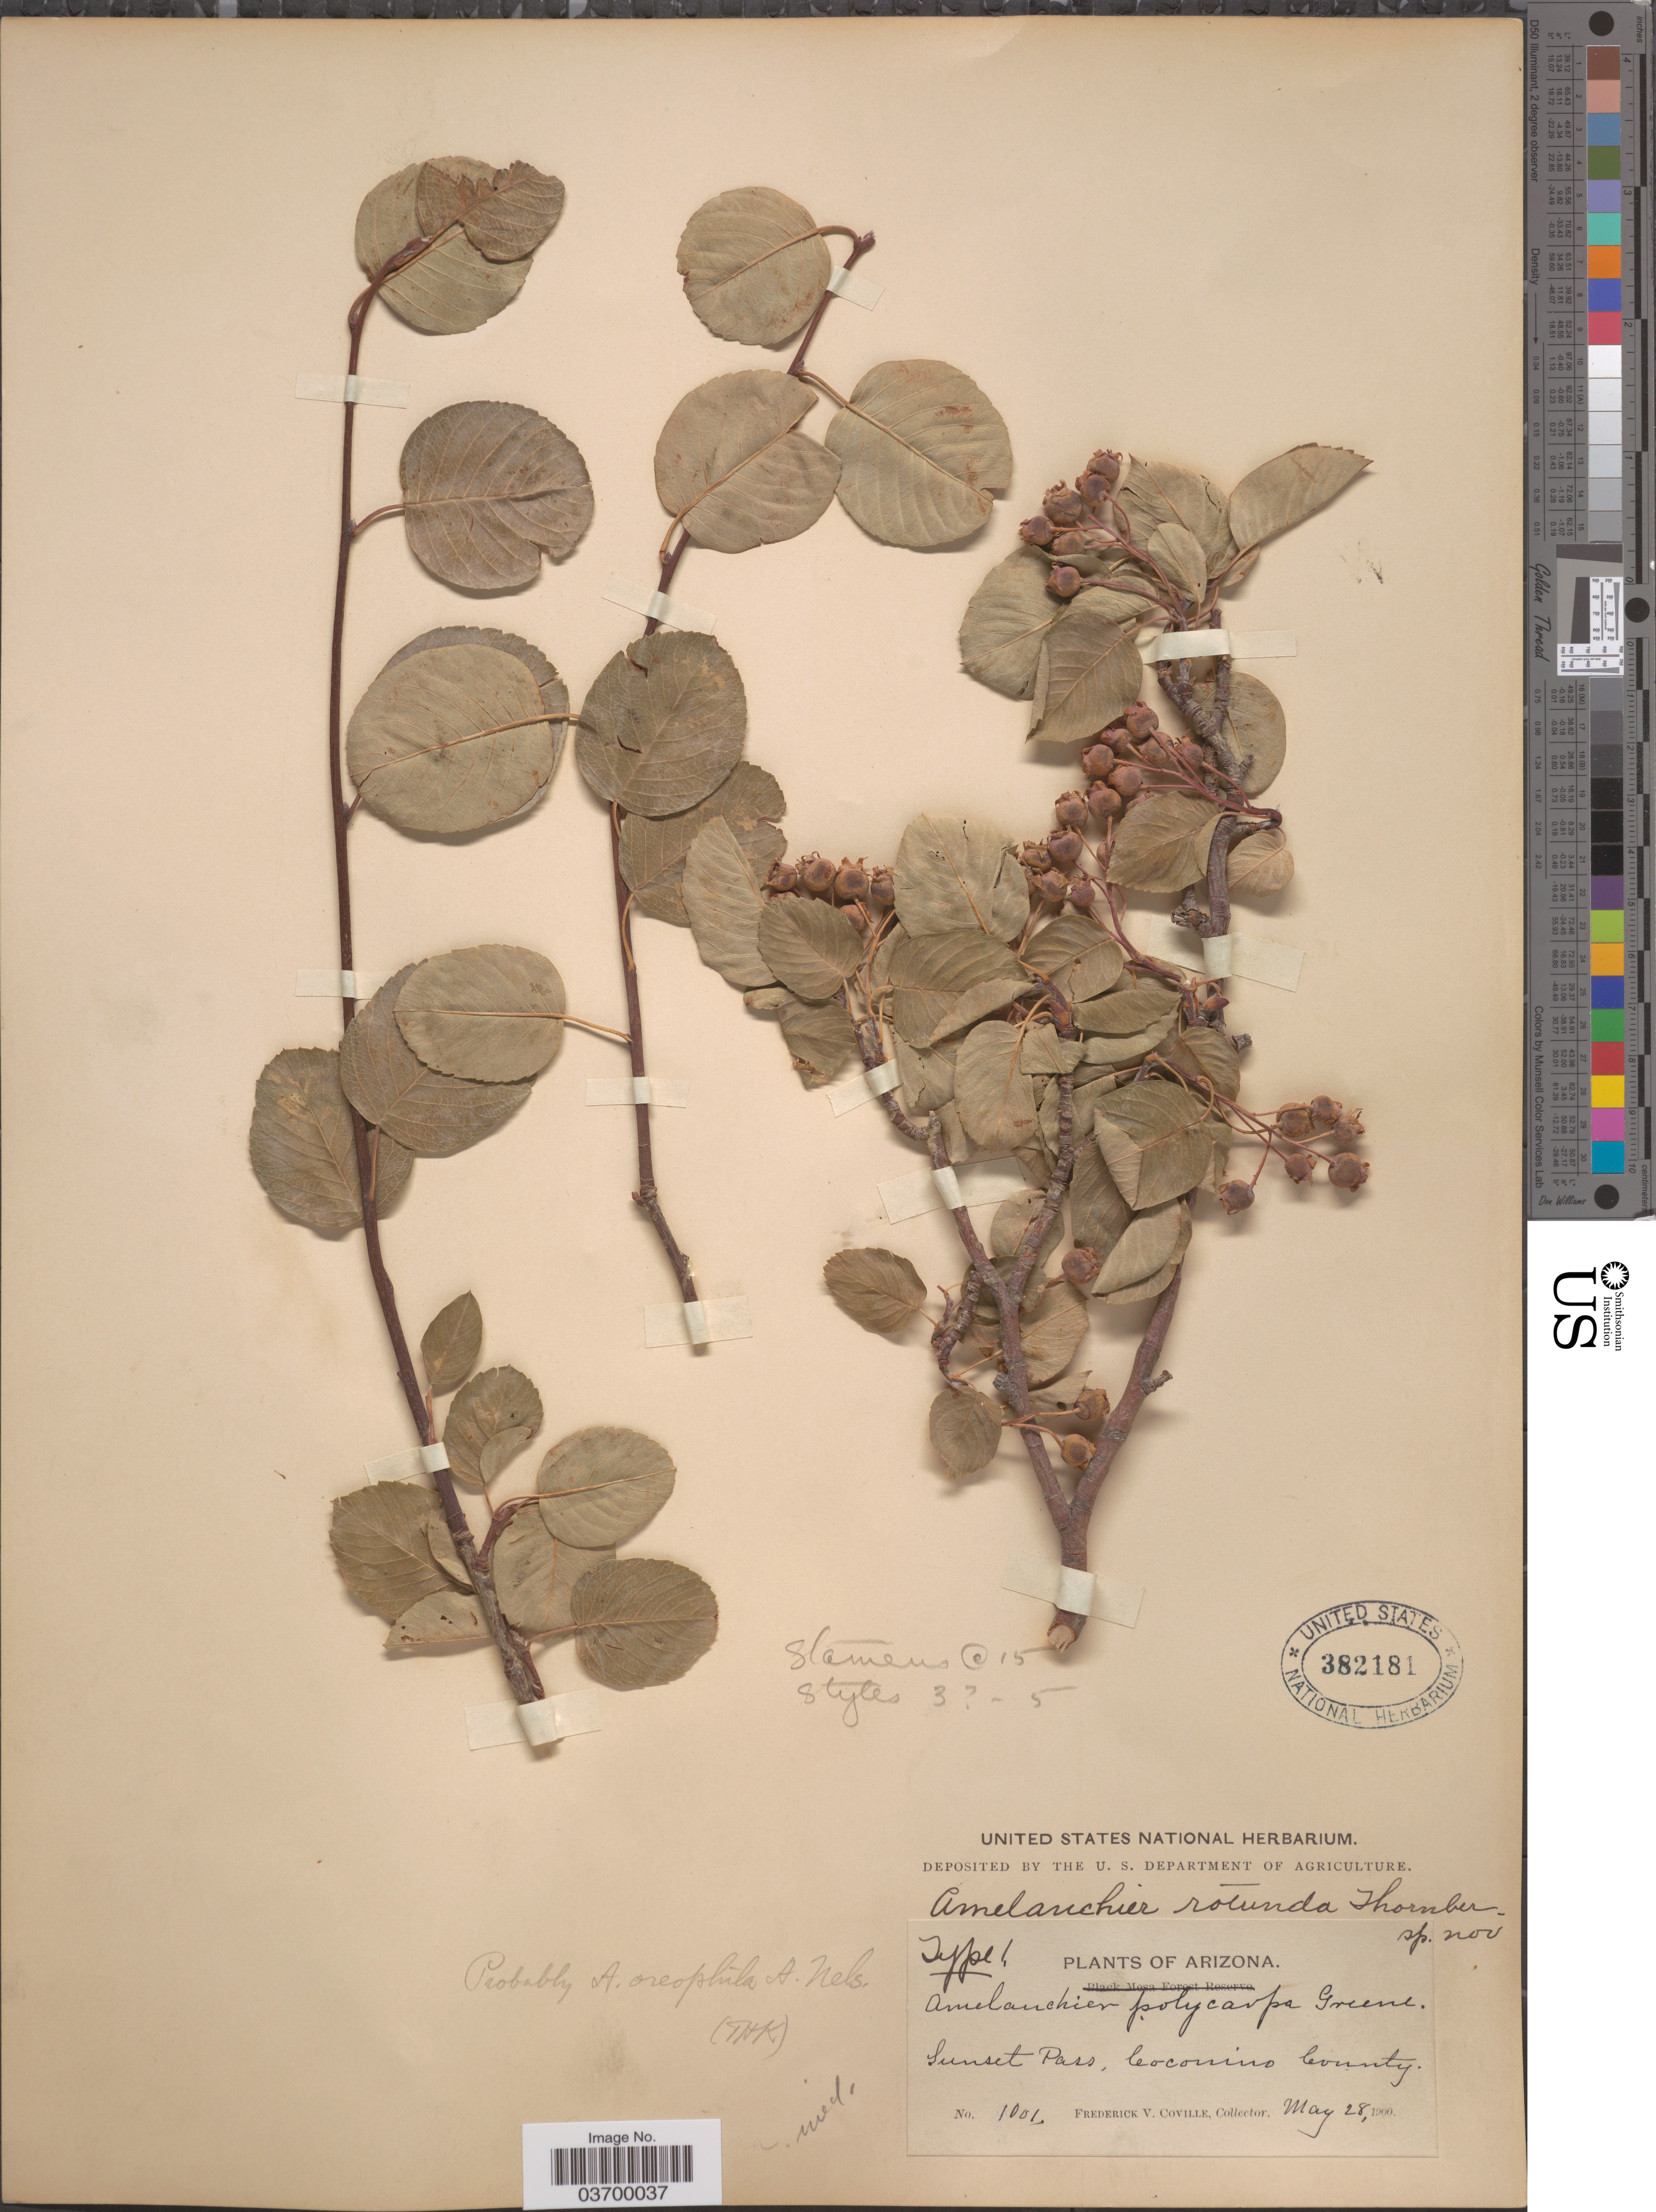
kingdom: Plantae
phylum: Tracheophyta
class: Magnoliopsida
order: Rosales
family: Rosaceae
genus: Amelanchier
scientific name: Amelanchier alnifolia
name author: (Nutt.) Nutt. ex M. Roem.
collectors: F. V. Coville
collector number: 1001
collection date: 1900-05-28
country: United States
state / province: Arizona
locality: Sunset Pass, Coconino County.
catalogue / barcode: US 382181